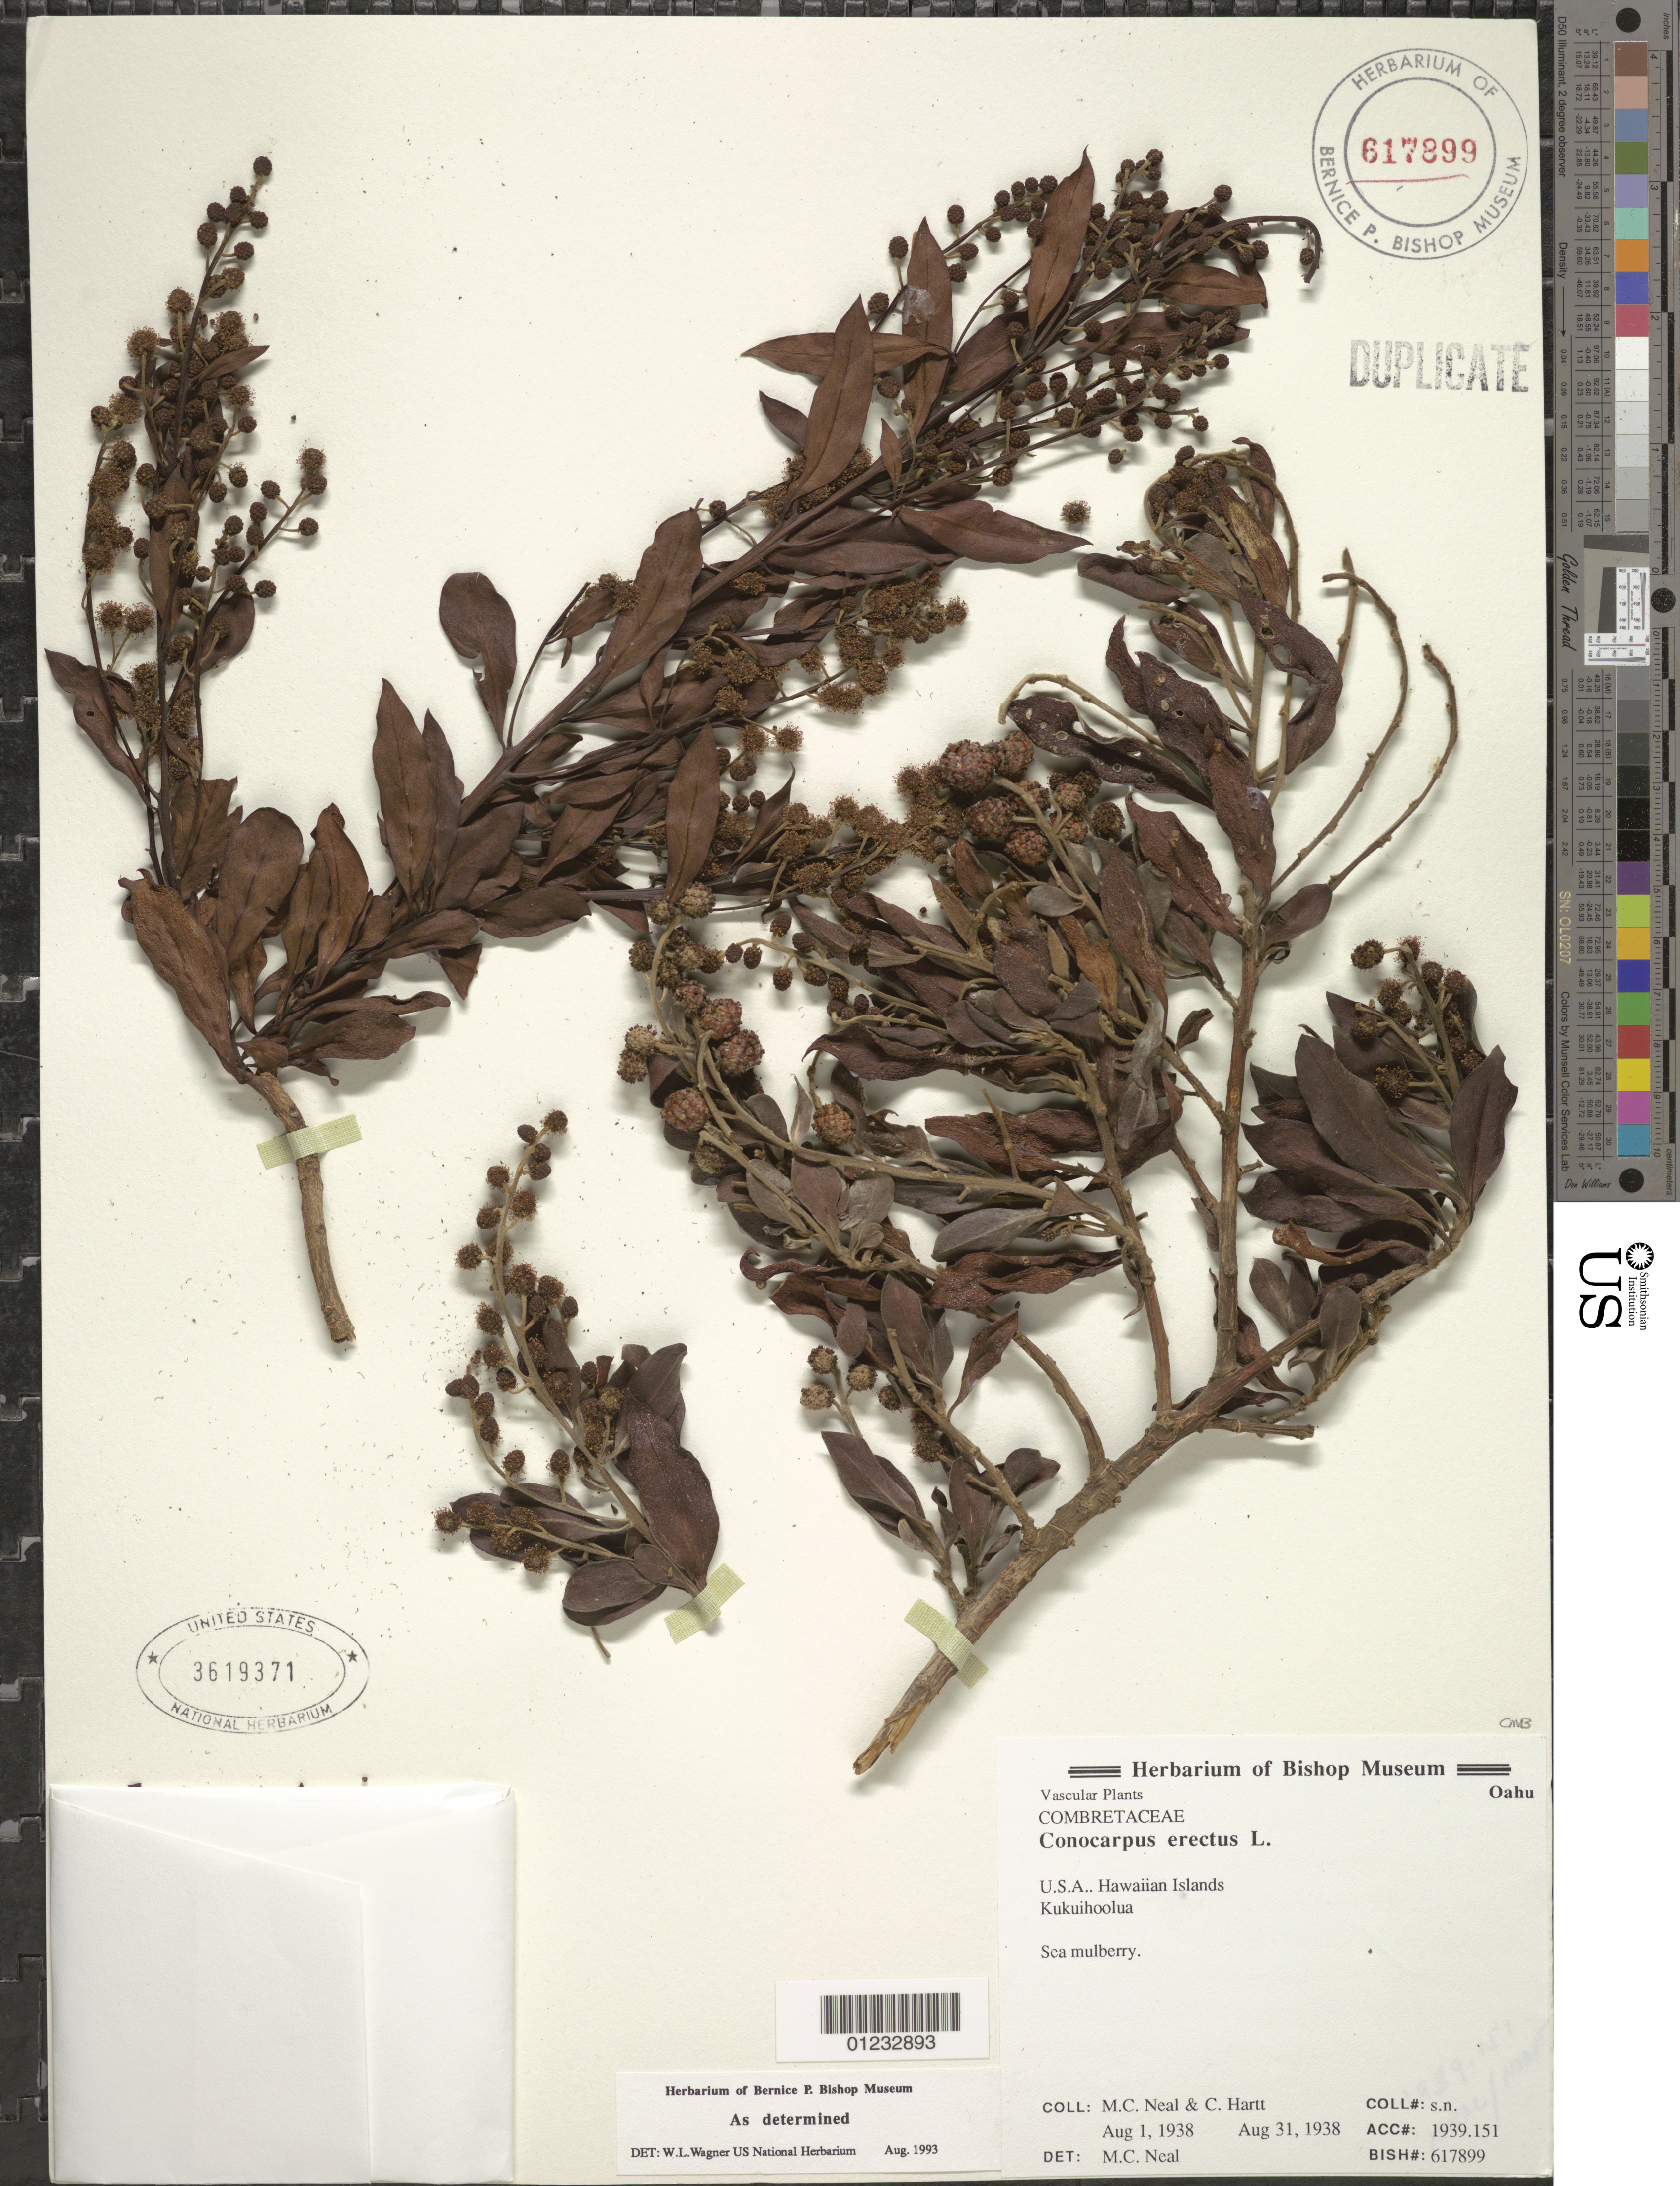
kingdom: Plantae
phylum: Tracheophyta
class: Magnoliopsida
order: Myrtales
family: Combretaceae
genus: Conocarpus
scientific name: Conocarpus erectus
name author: L.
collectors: W. Ning & C. Hartt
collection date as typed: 1 Aug 1938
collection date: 1938-08-01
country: United States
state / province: Hawaii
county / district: Honolulu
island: Oahu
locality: Kukuihoolua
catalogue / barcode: US 3619371